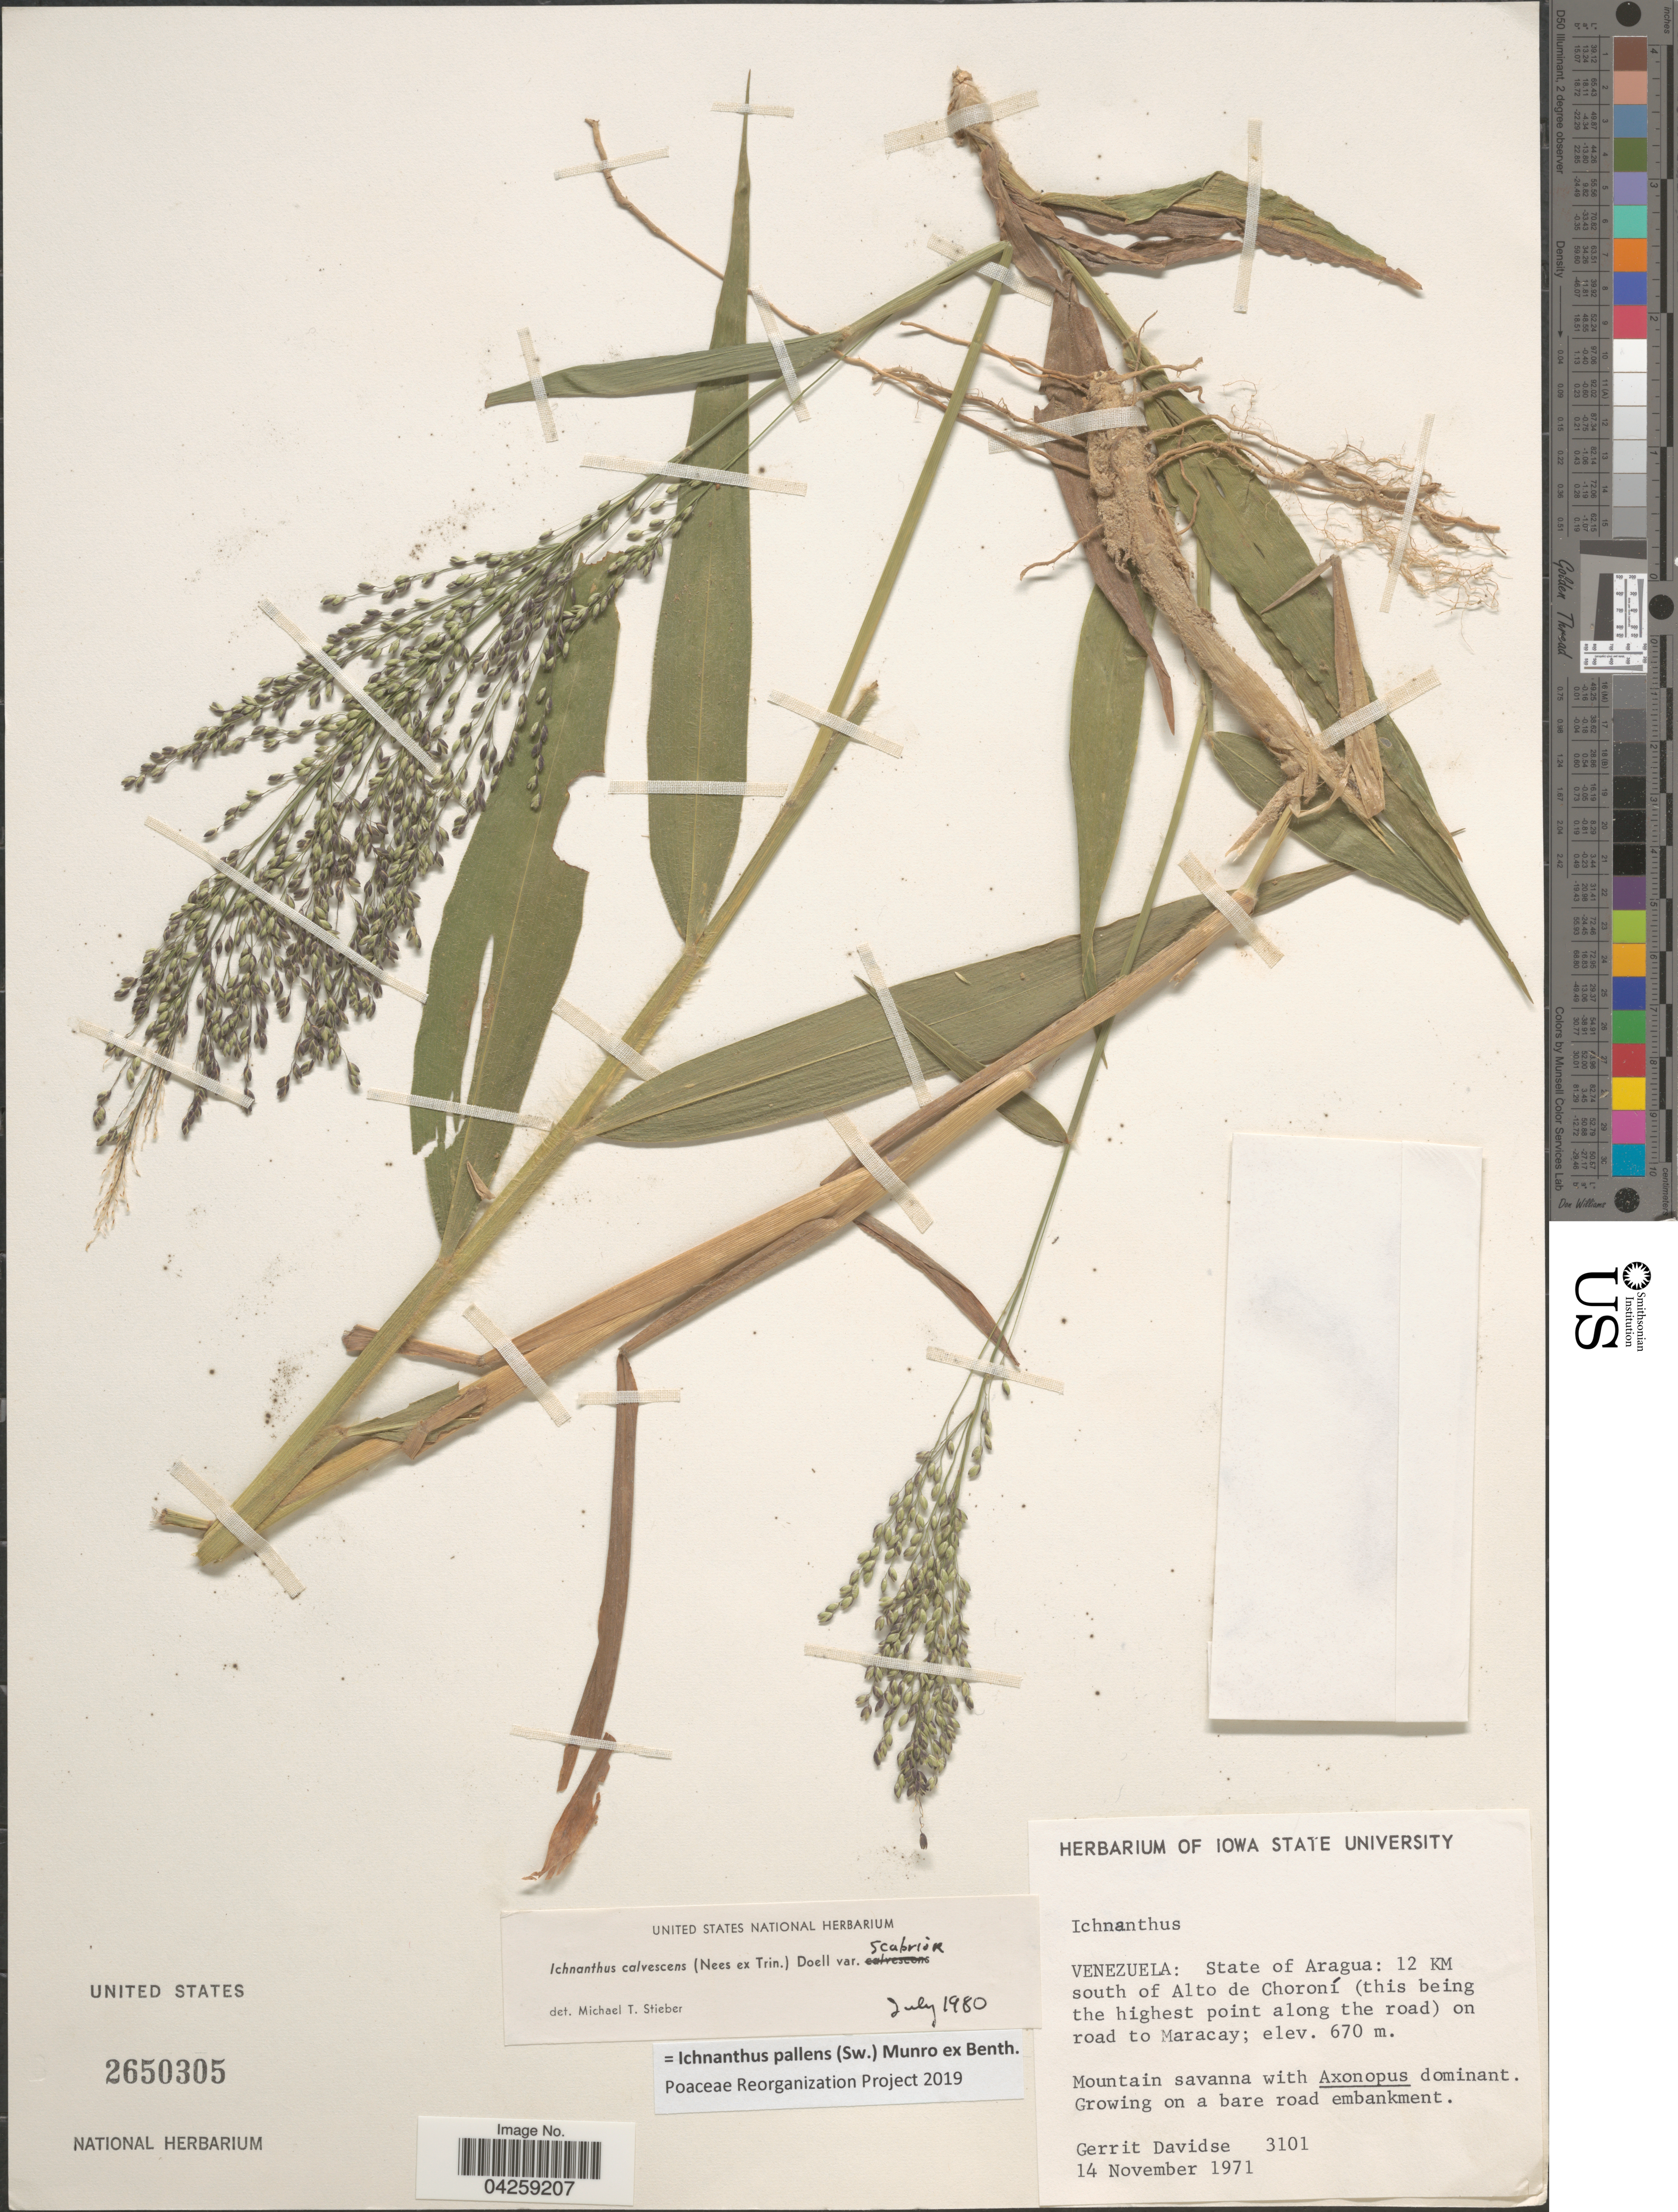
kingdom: Plantae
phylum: Tracheophyta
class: Liliopsida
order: Poales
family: Poaceae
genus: Ichnanthus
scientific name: Ichnanthus pallens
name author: (Sw.) Munro ex Benth.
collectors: G. Davidse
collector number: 3101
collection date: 1971-11-14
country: Venezuela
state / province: Aragua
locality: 12 KM south of Alto de Choroní (this being the highest point along the road) on road to Maracay.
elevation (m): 670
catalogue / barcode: US 2650305